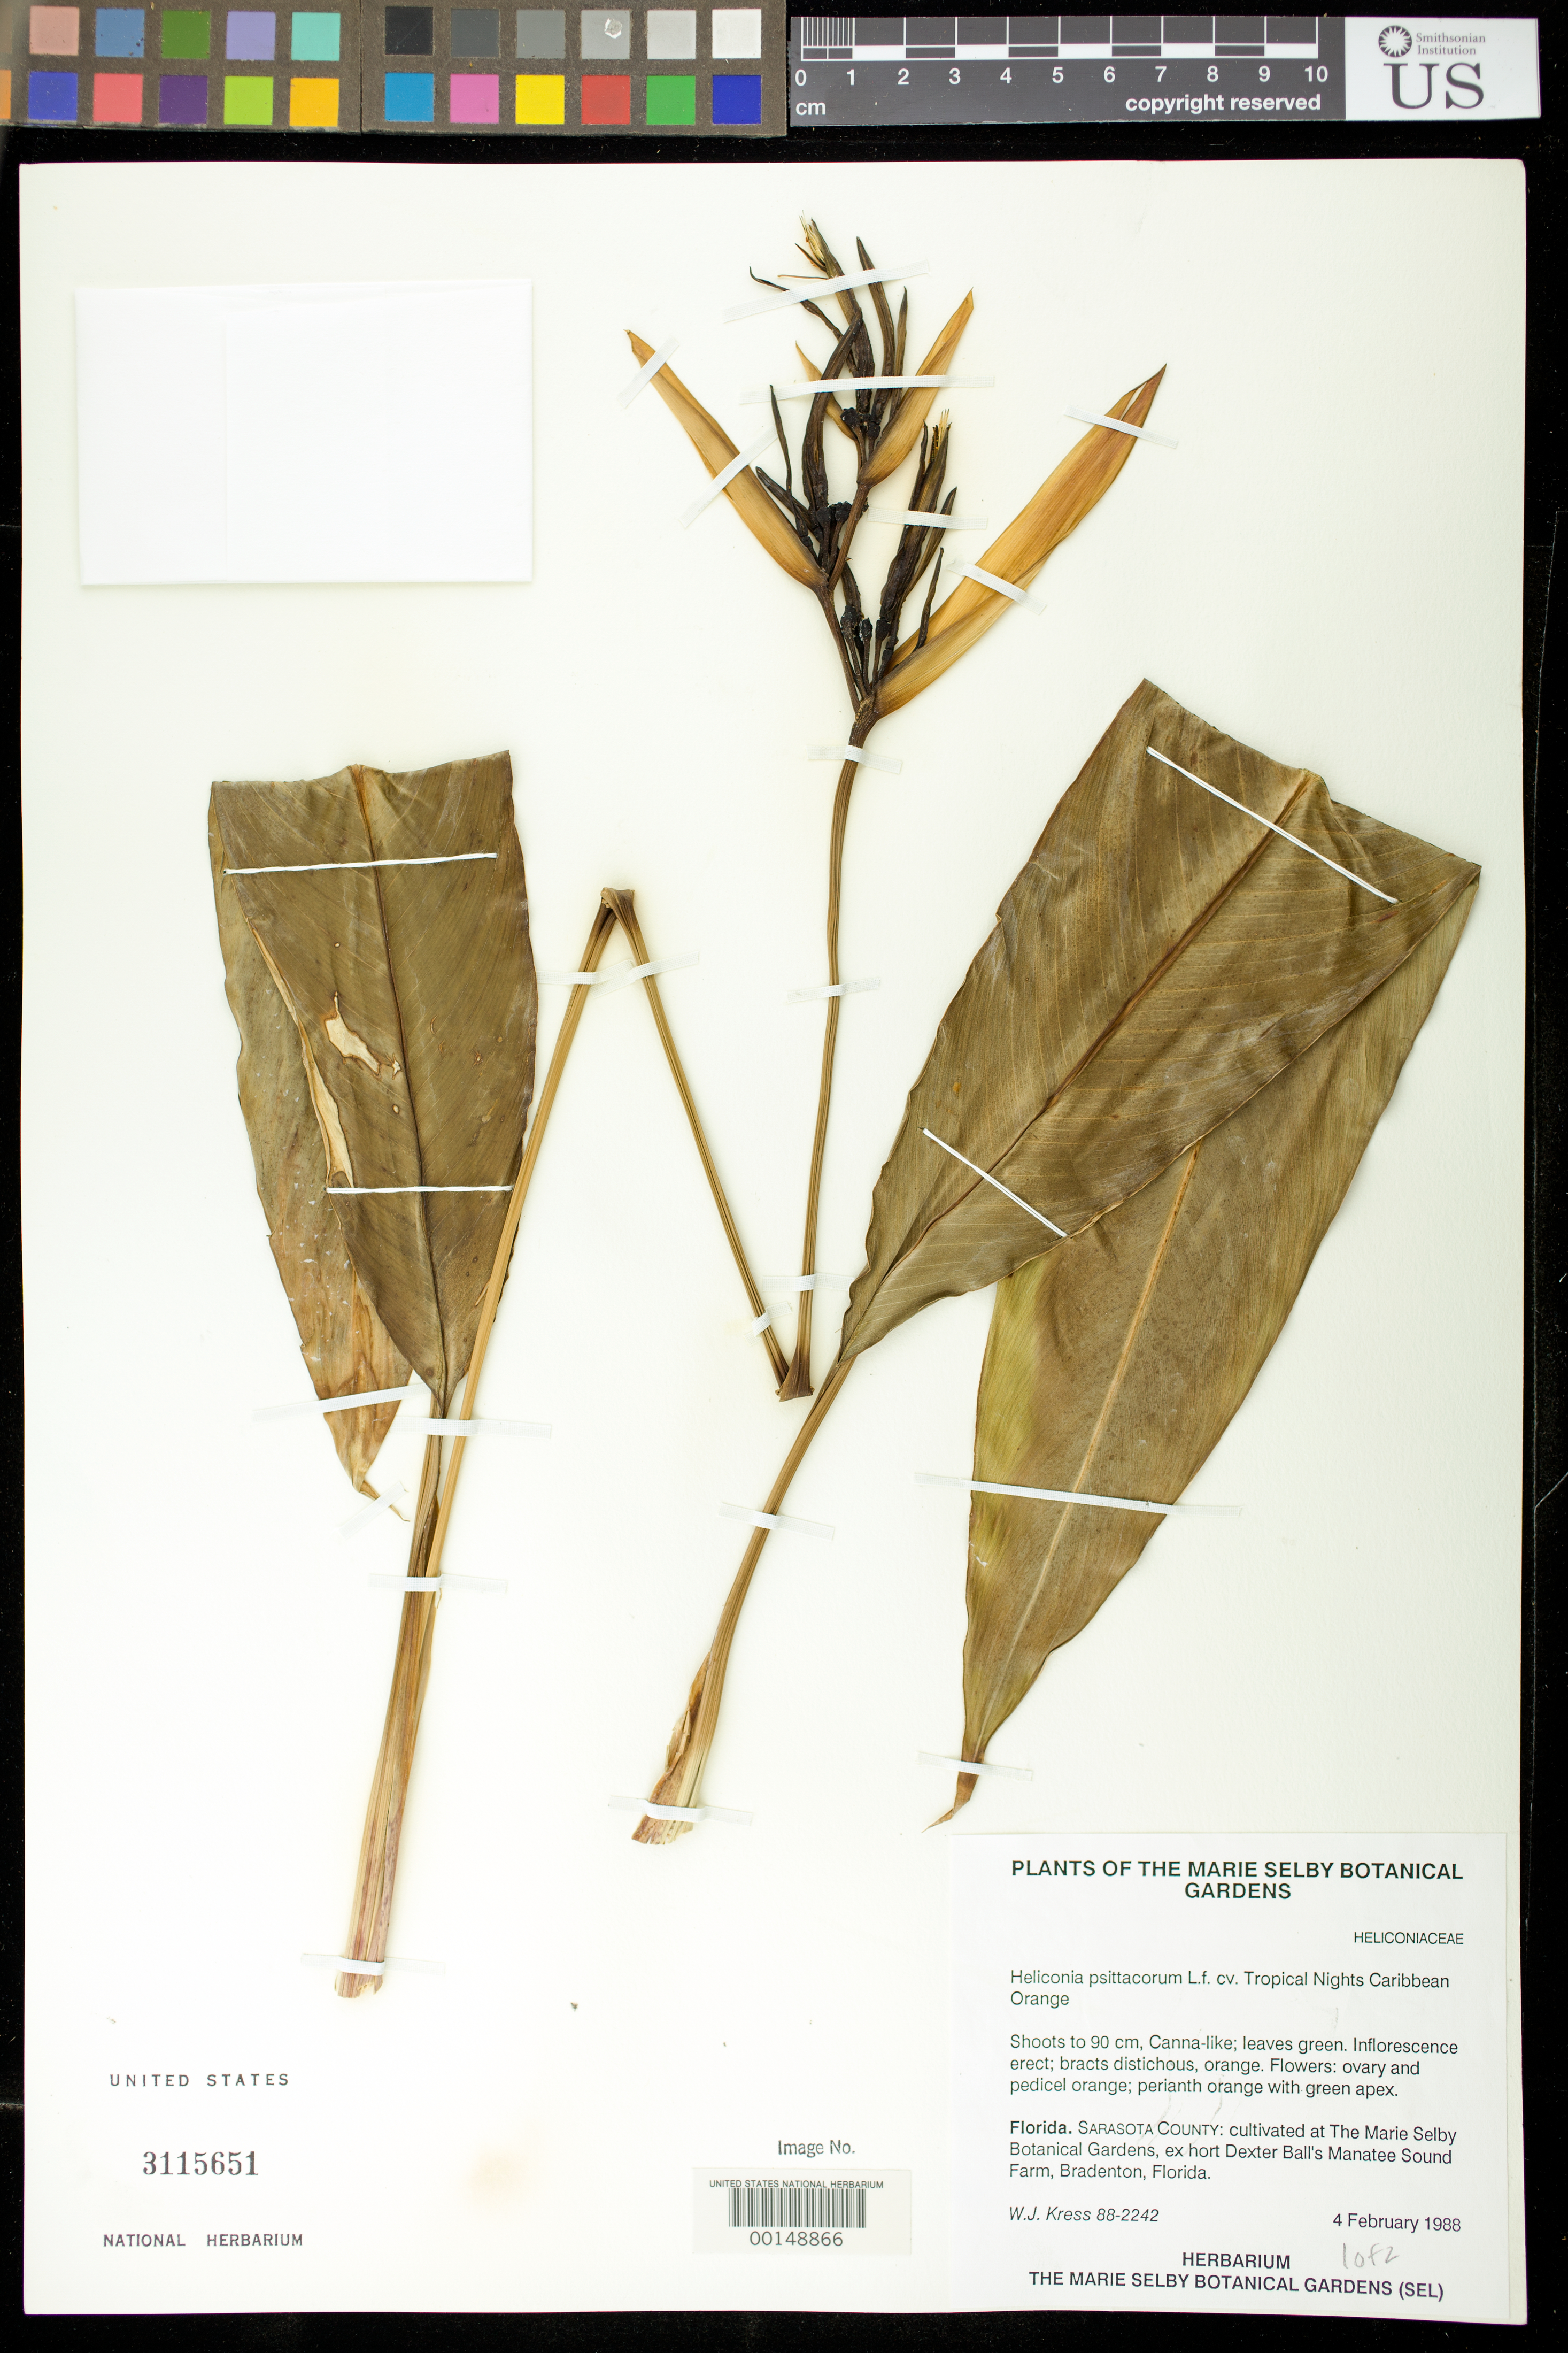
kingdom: Plantae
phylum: Tracheophyta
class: Liliopsida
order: Zingiberales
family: Heliconiaceae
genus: Heliconia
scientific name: Heliconia psittacorum 'Tropical Nights Caribbean Orange'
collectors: W. J. Kress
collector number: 88-2242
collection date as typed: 04 Feb 1988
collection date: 1988-02-04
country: United States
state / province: Florida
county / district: Sarasota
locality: Marie selby botanical gardens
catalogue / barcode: US 3115651